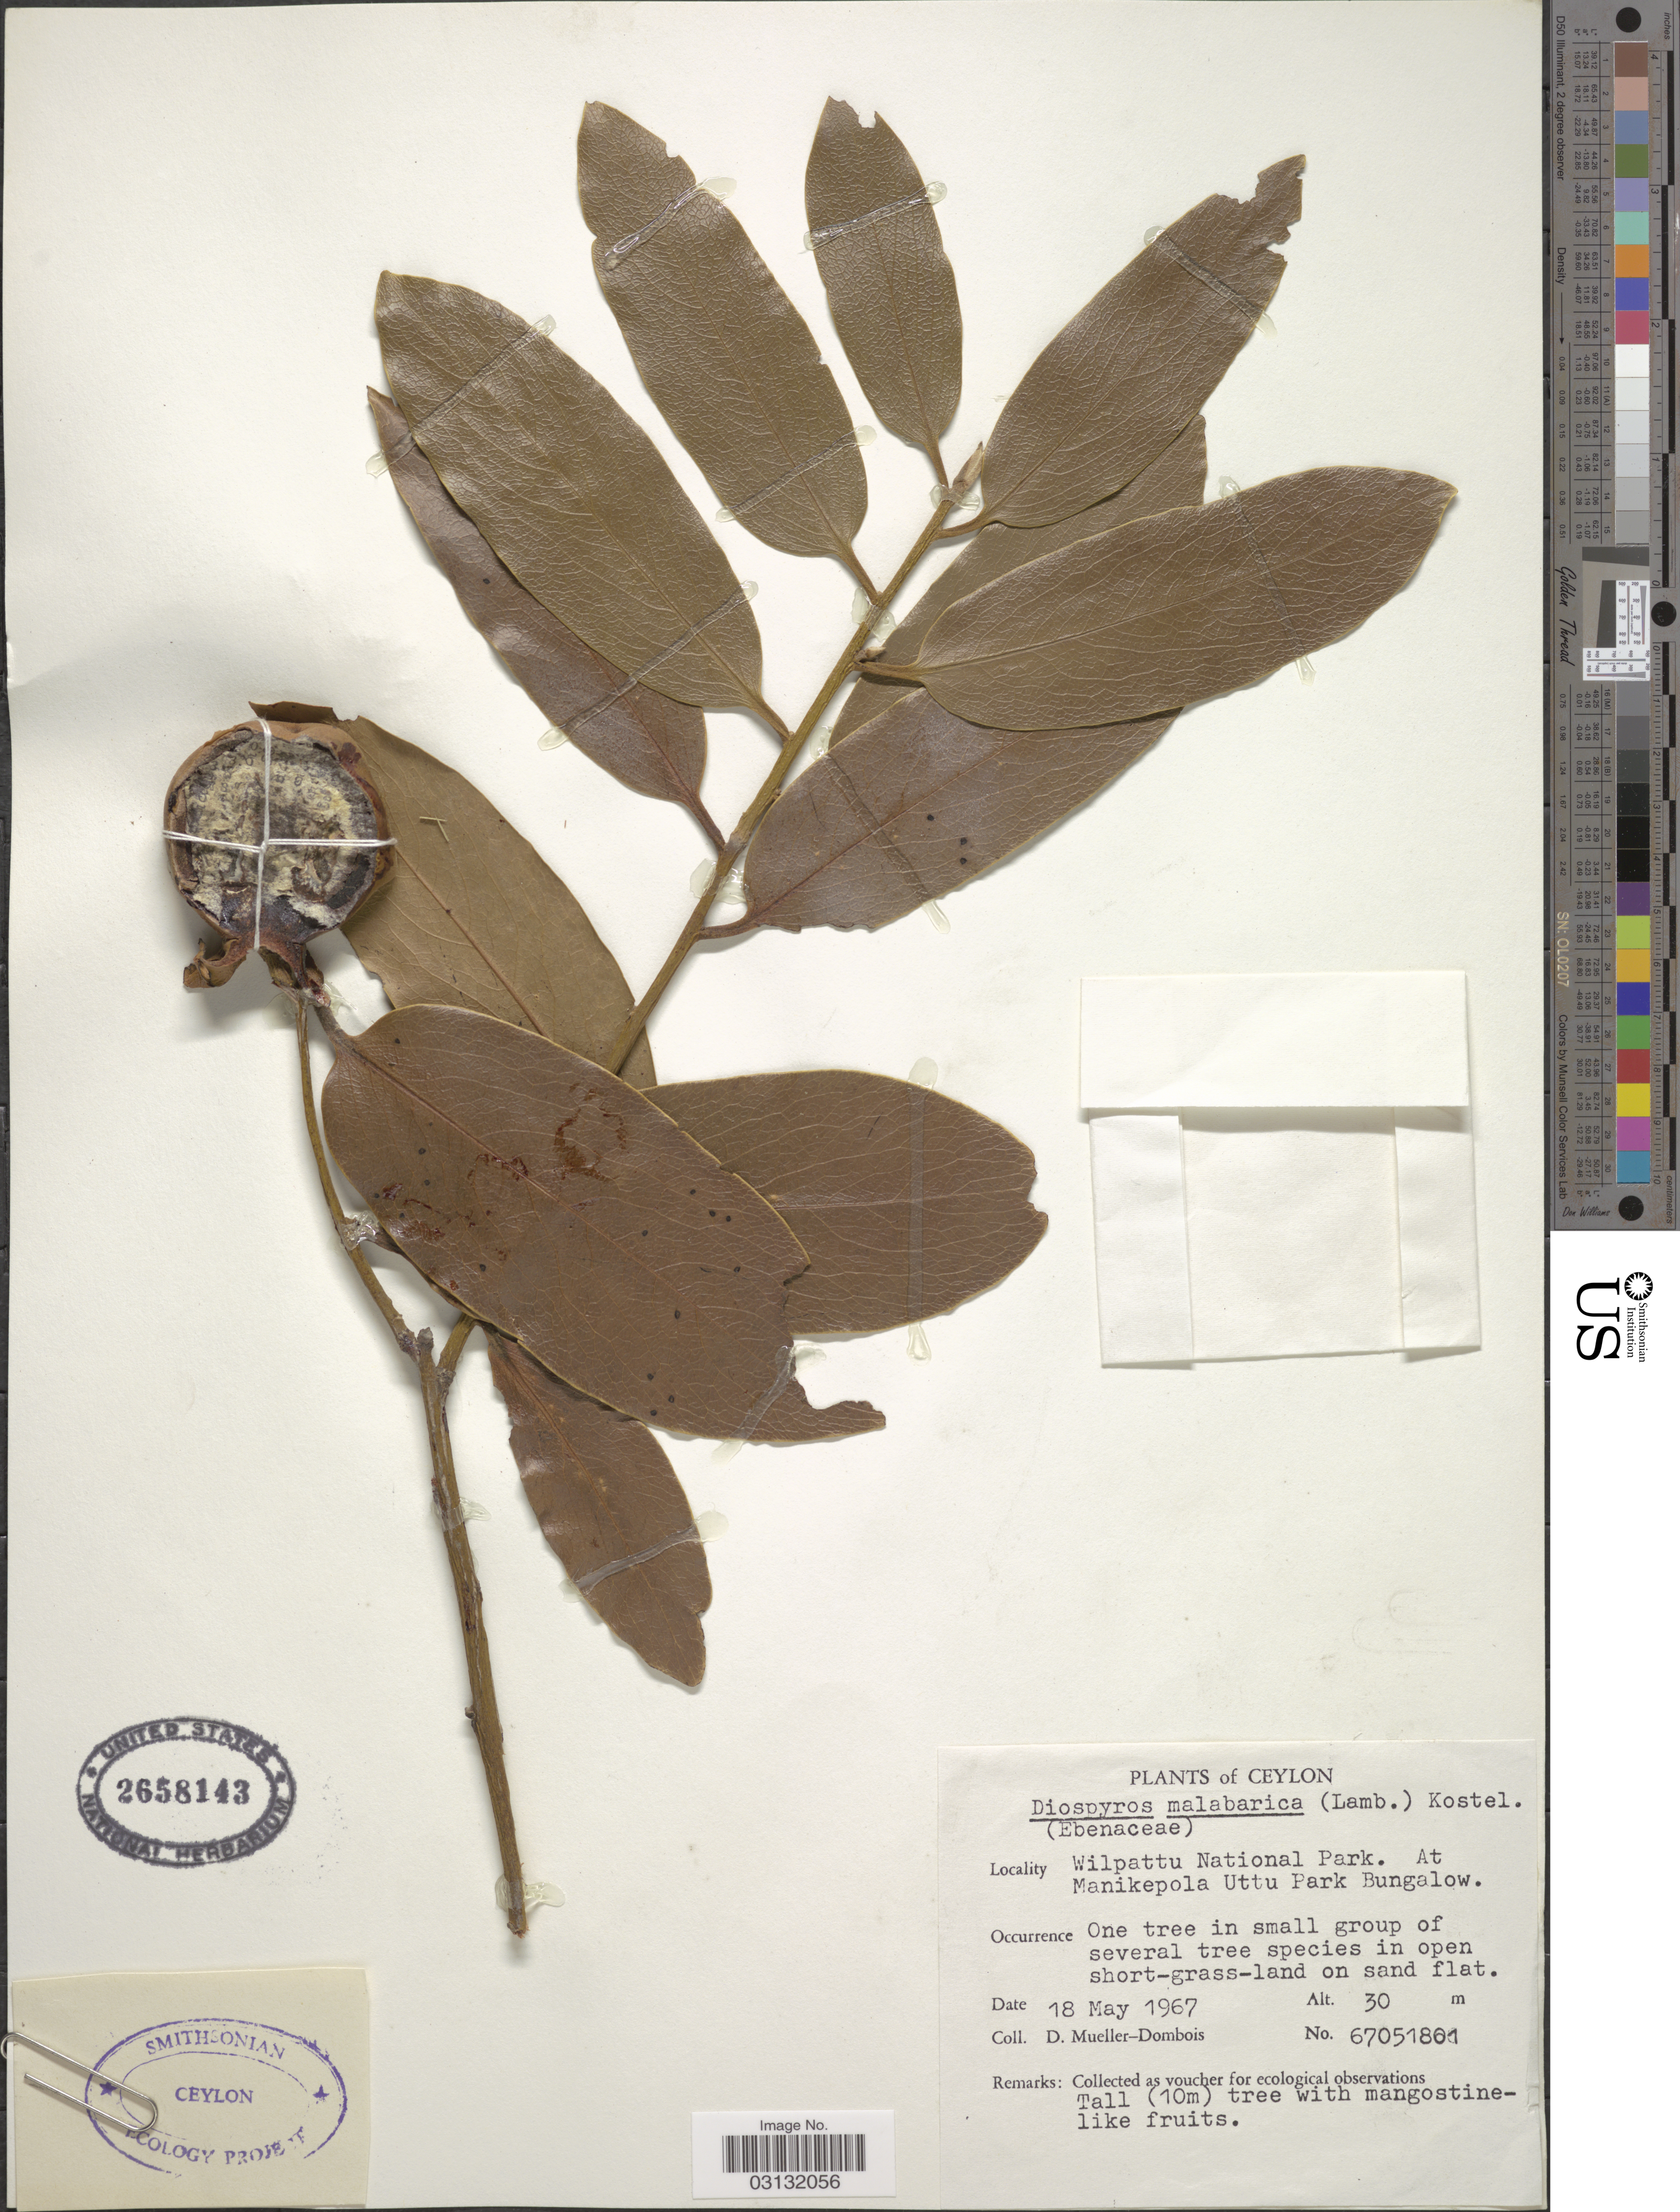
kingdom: Plantae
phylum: Tracheophyta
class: Magnoliopsida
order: Ericales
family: Ebenaceae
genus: Diospyros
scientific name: Diospyros malabarica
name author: (Desr.) Kostel.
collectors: D. Mueller-Dombois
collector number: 67051801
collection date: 1967-05-18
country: Sri Lanka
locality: Ceylon, Wilpattu National Park, At Manikepola Uttu Park Bungalow.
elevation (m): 30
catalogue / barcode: US 2658143